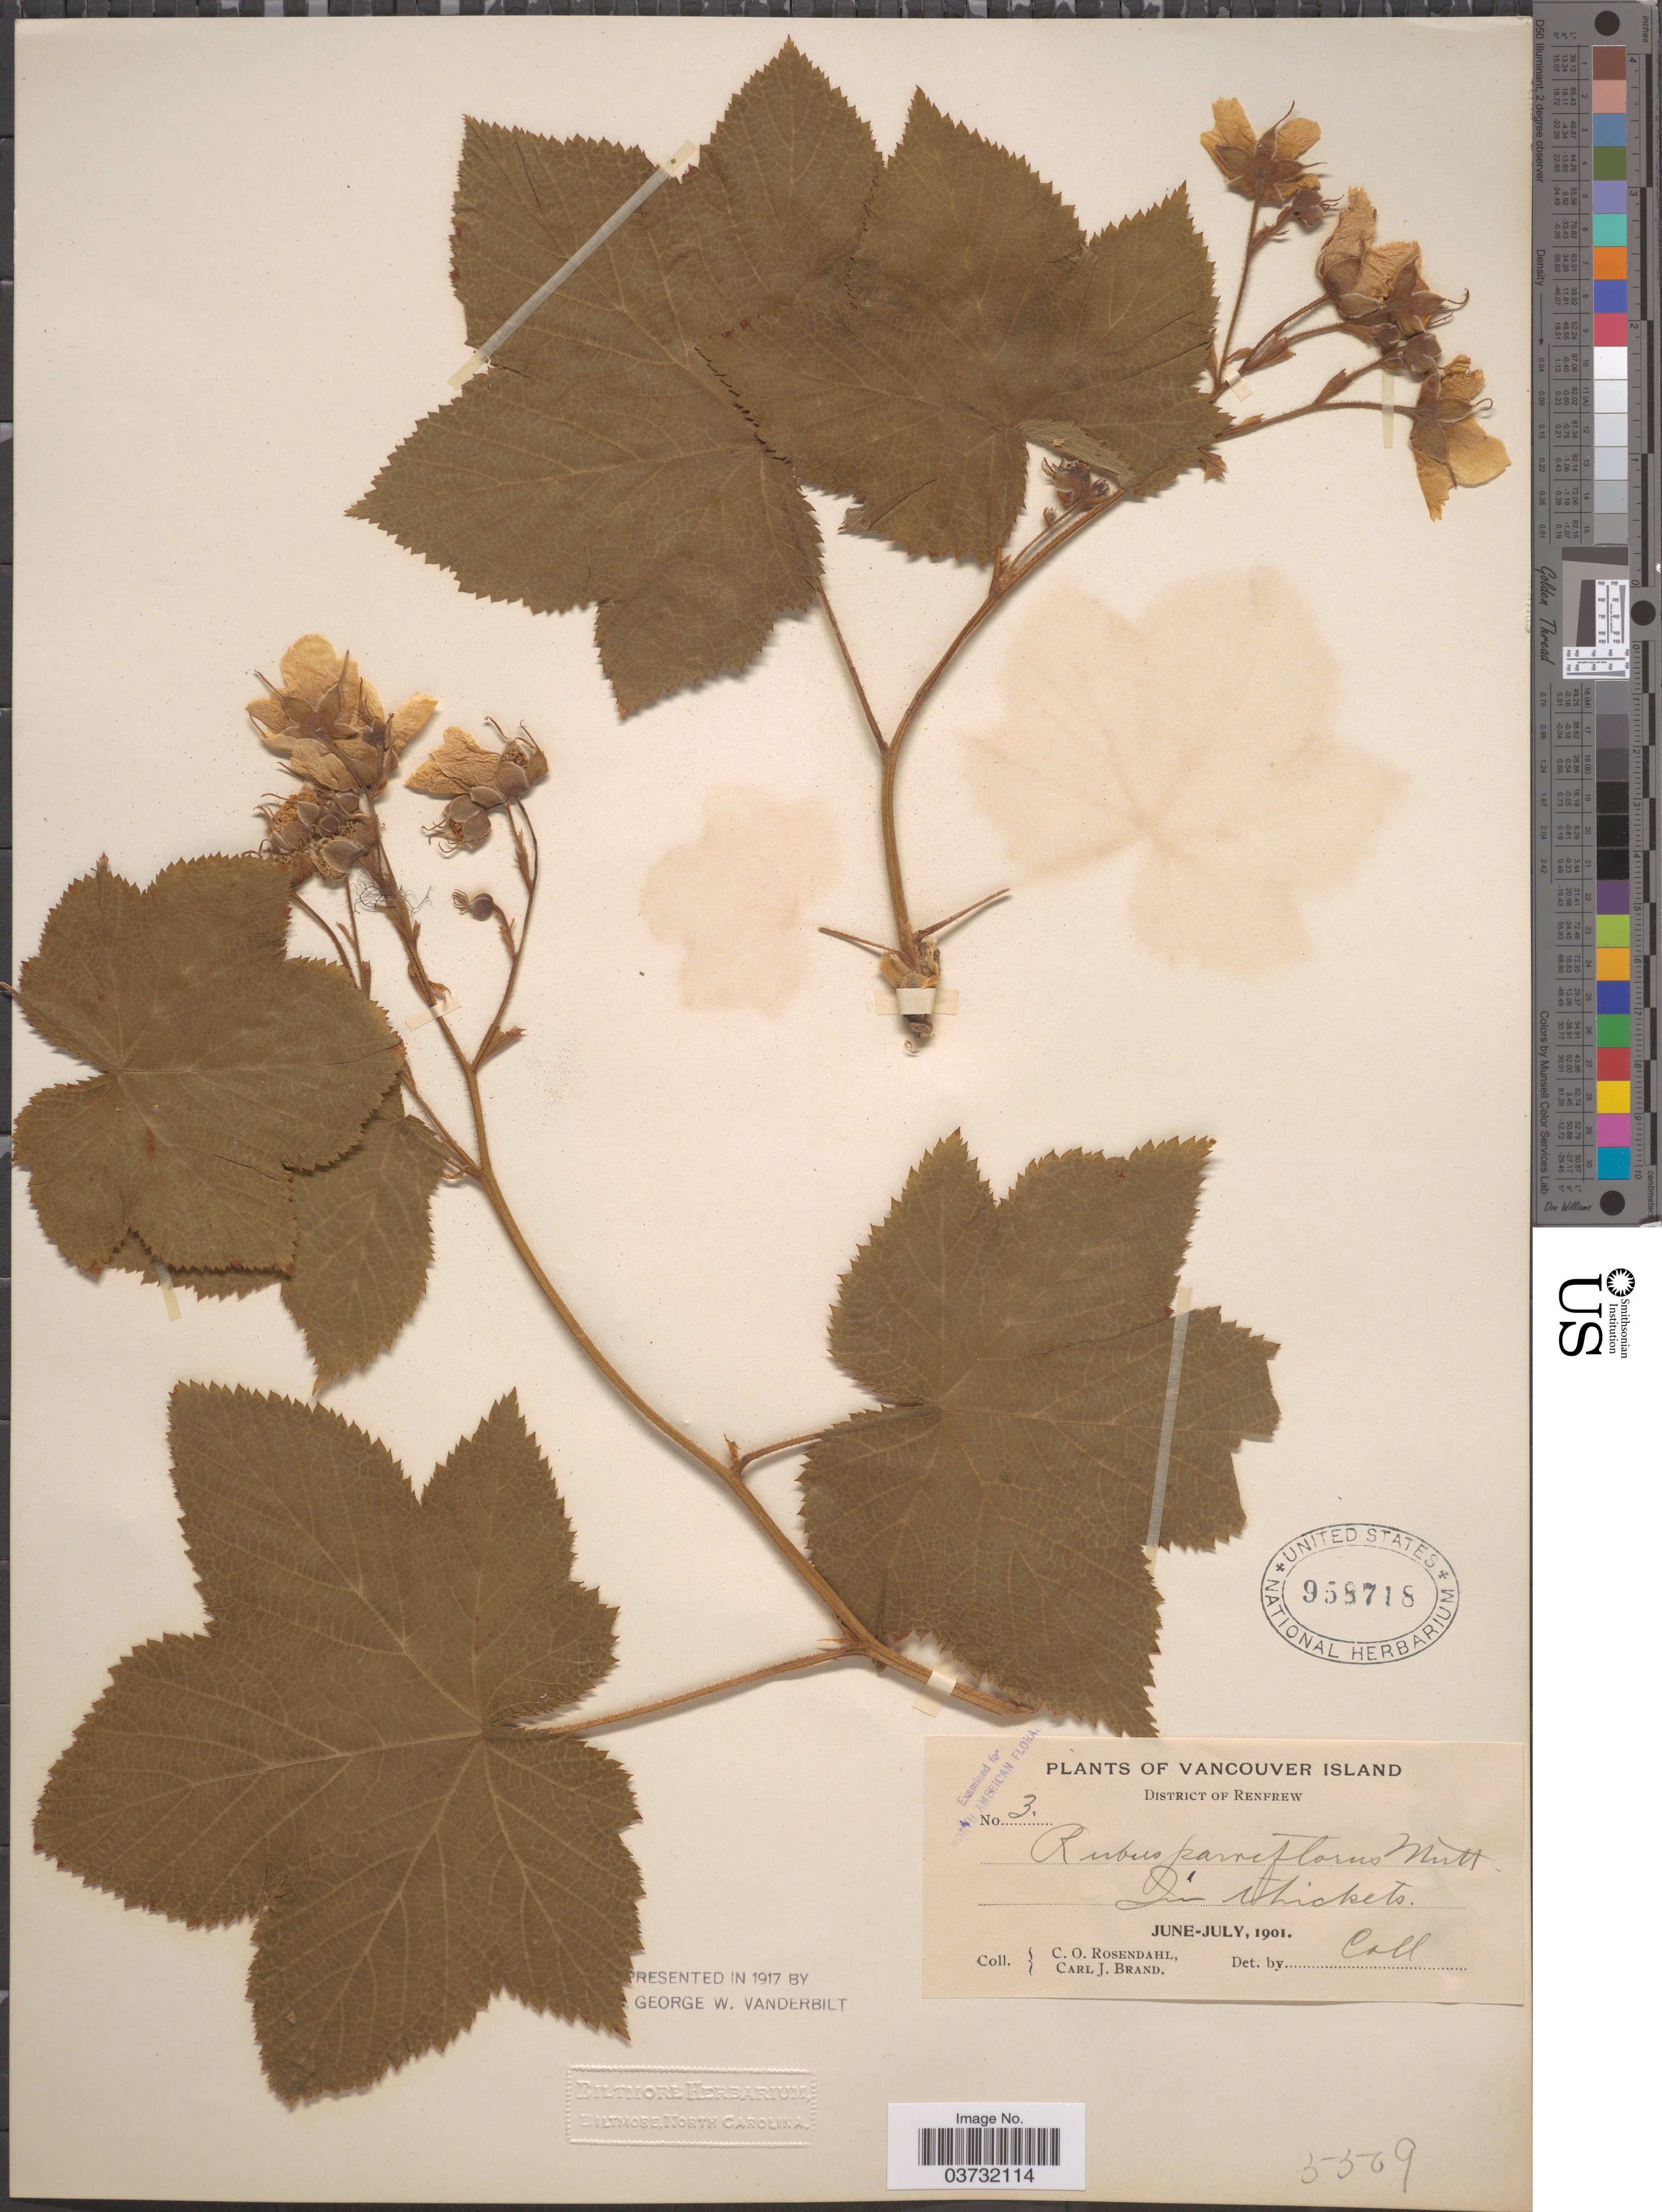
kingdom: Plantae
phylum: Tracheophyta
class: Magnoliopsida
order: Rosales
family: Rosaceae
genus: Rubus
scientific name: Rubus parviflorus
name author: Nutt.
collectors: C. O. Rosendahl & C. J. Brand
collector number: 3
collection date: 1901-06/1901-07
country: Canada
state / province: British Columbia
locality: Vancouver Island. District of Renfrew.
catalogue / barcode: US 958718